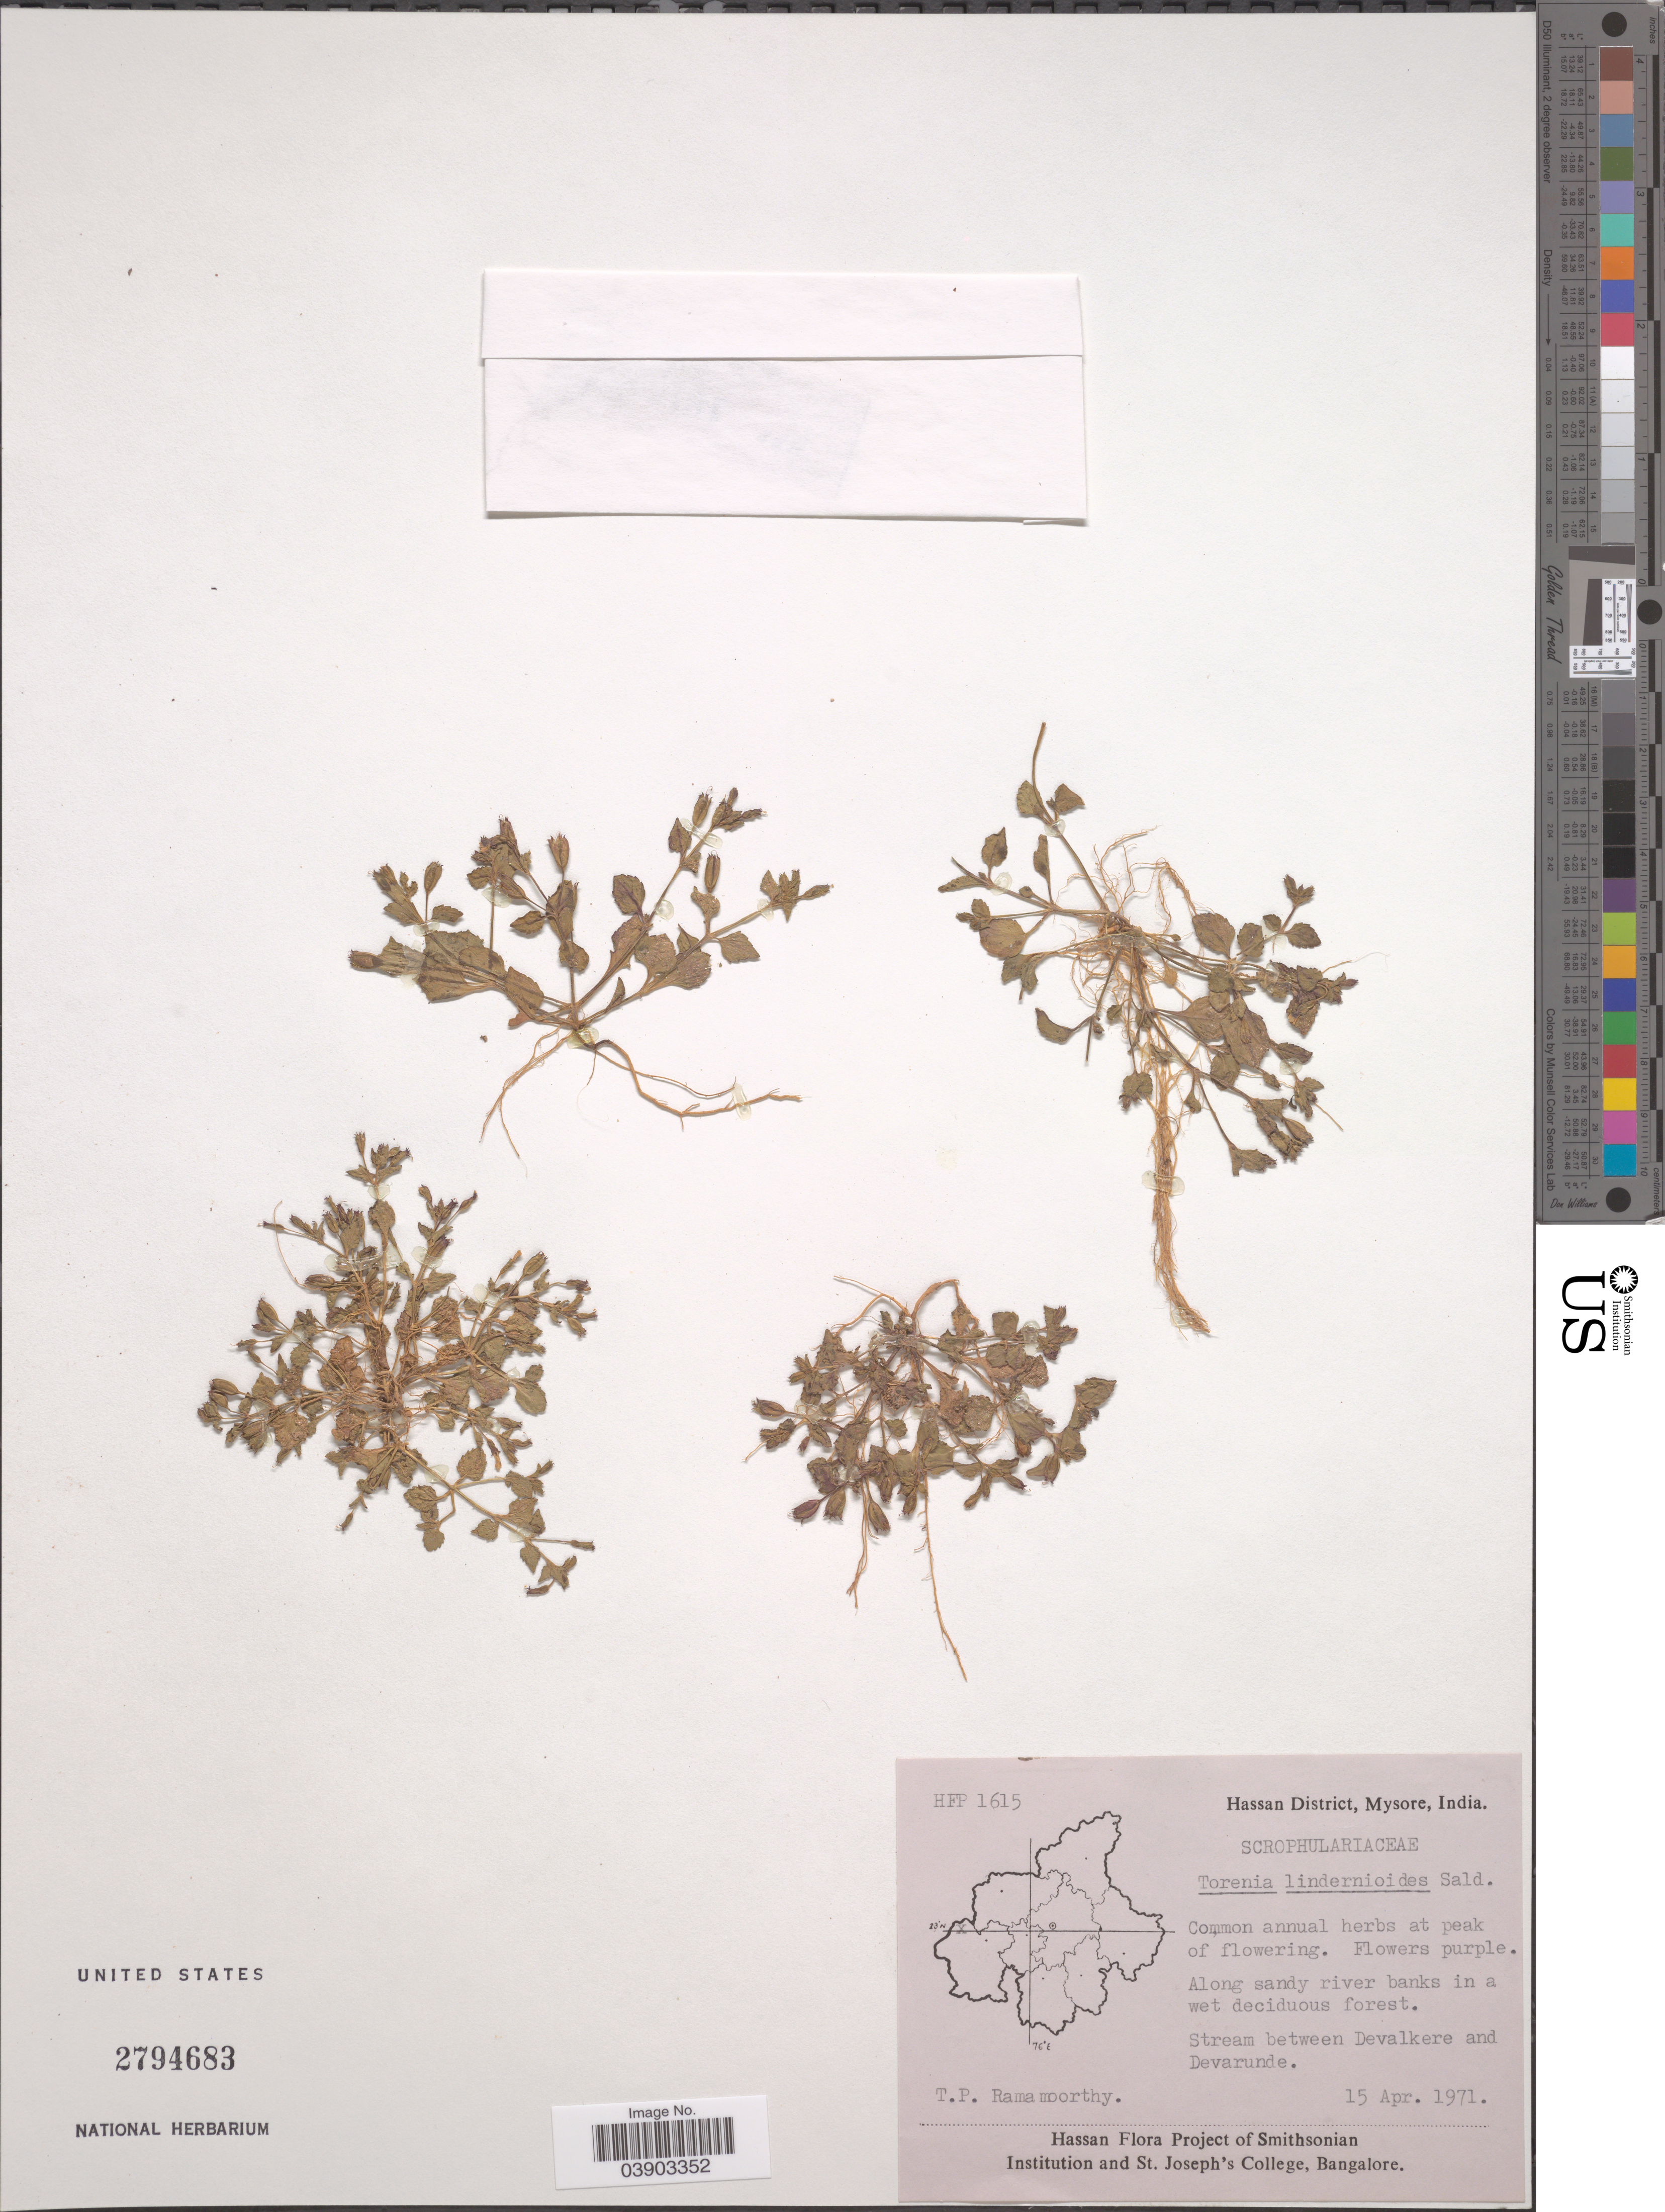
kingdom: Plantae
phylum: Tracheophyta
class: Magnoliopsida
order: Lamiales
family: Linderniaceae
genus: Torenia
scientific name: Torenia lindernioides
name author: C.J. Saldanha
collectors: T. P. Ramamoorthy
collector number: HFP1615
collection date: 1971-04-15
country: India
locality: Hassan District, Mysore. Along sandy river banks in a wet deciduous forest. Stream between Devalkere and Devarunde.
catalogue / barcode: US 2794683